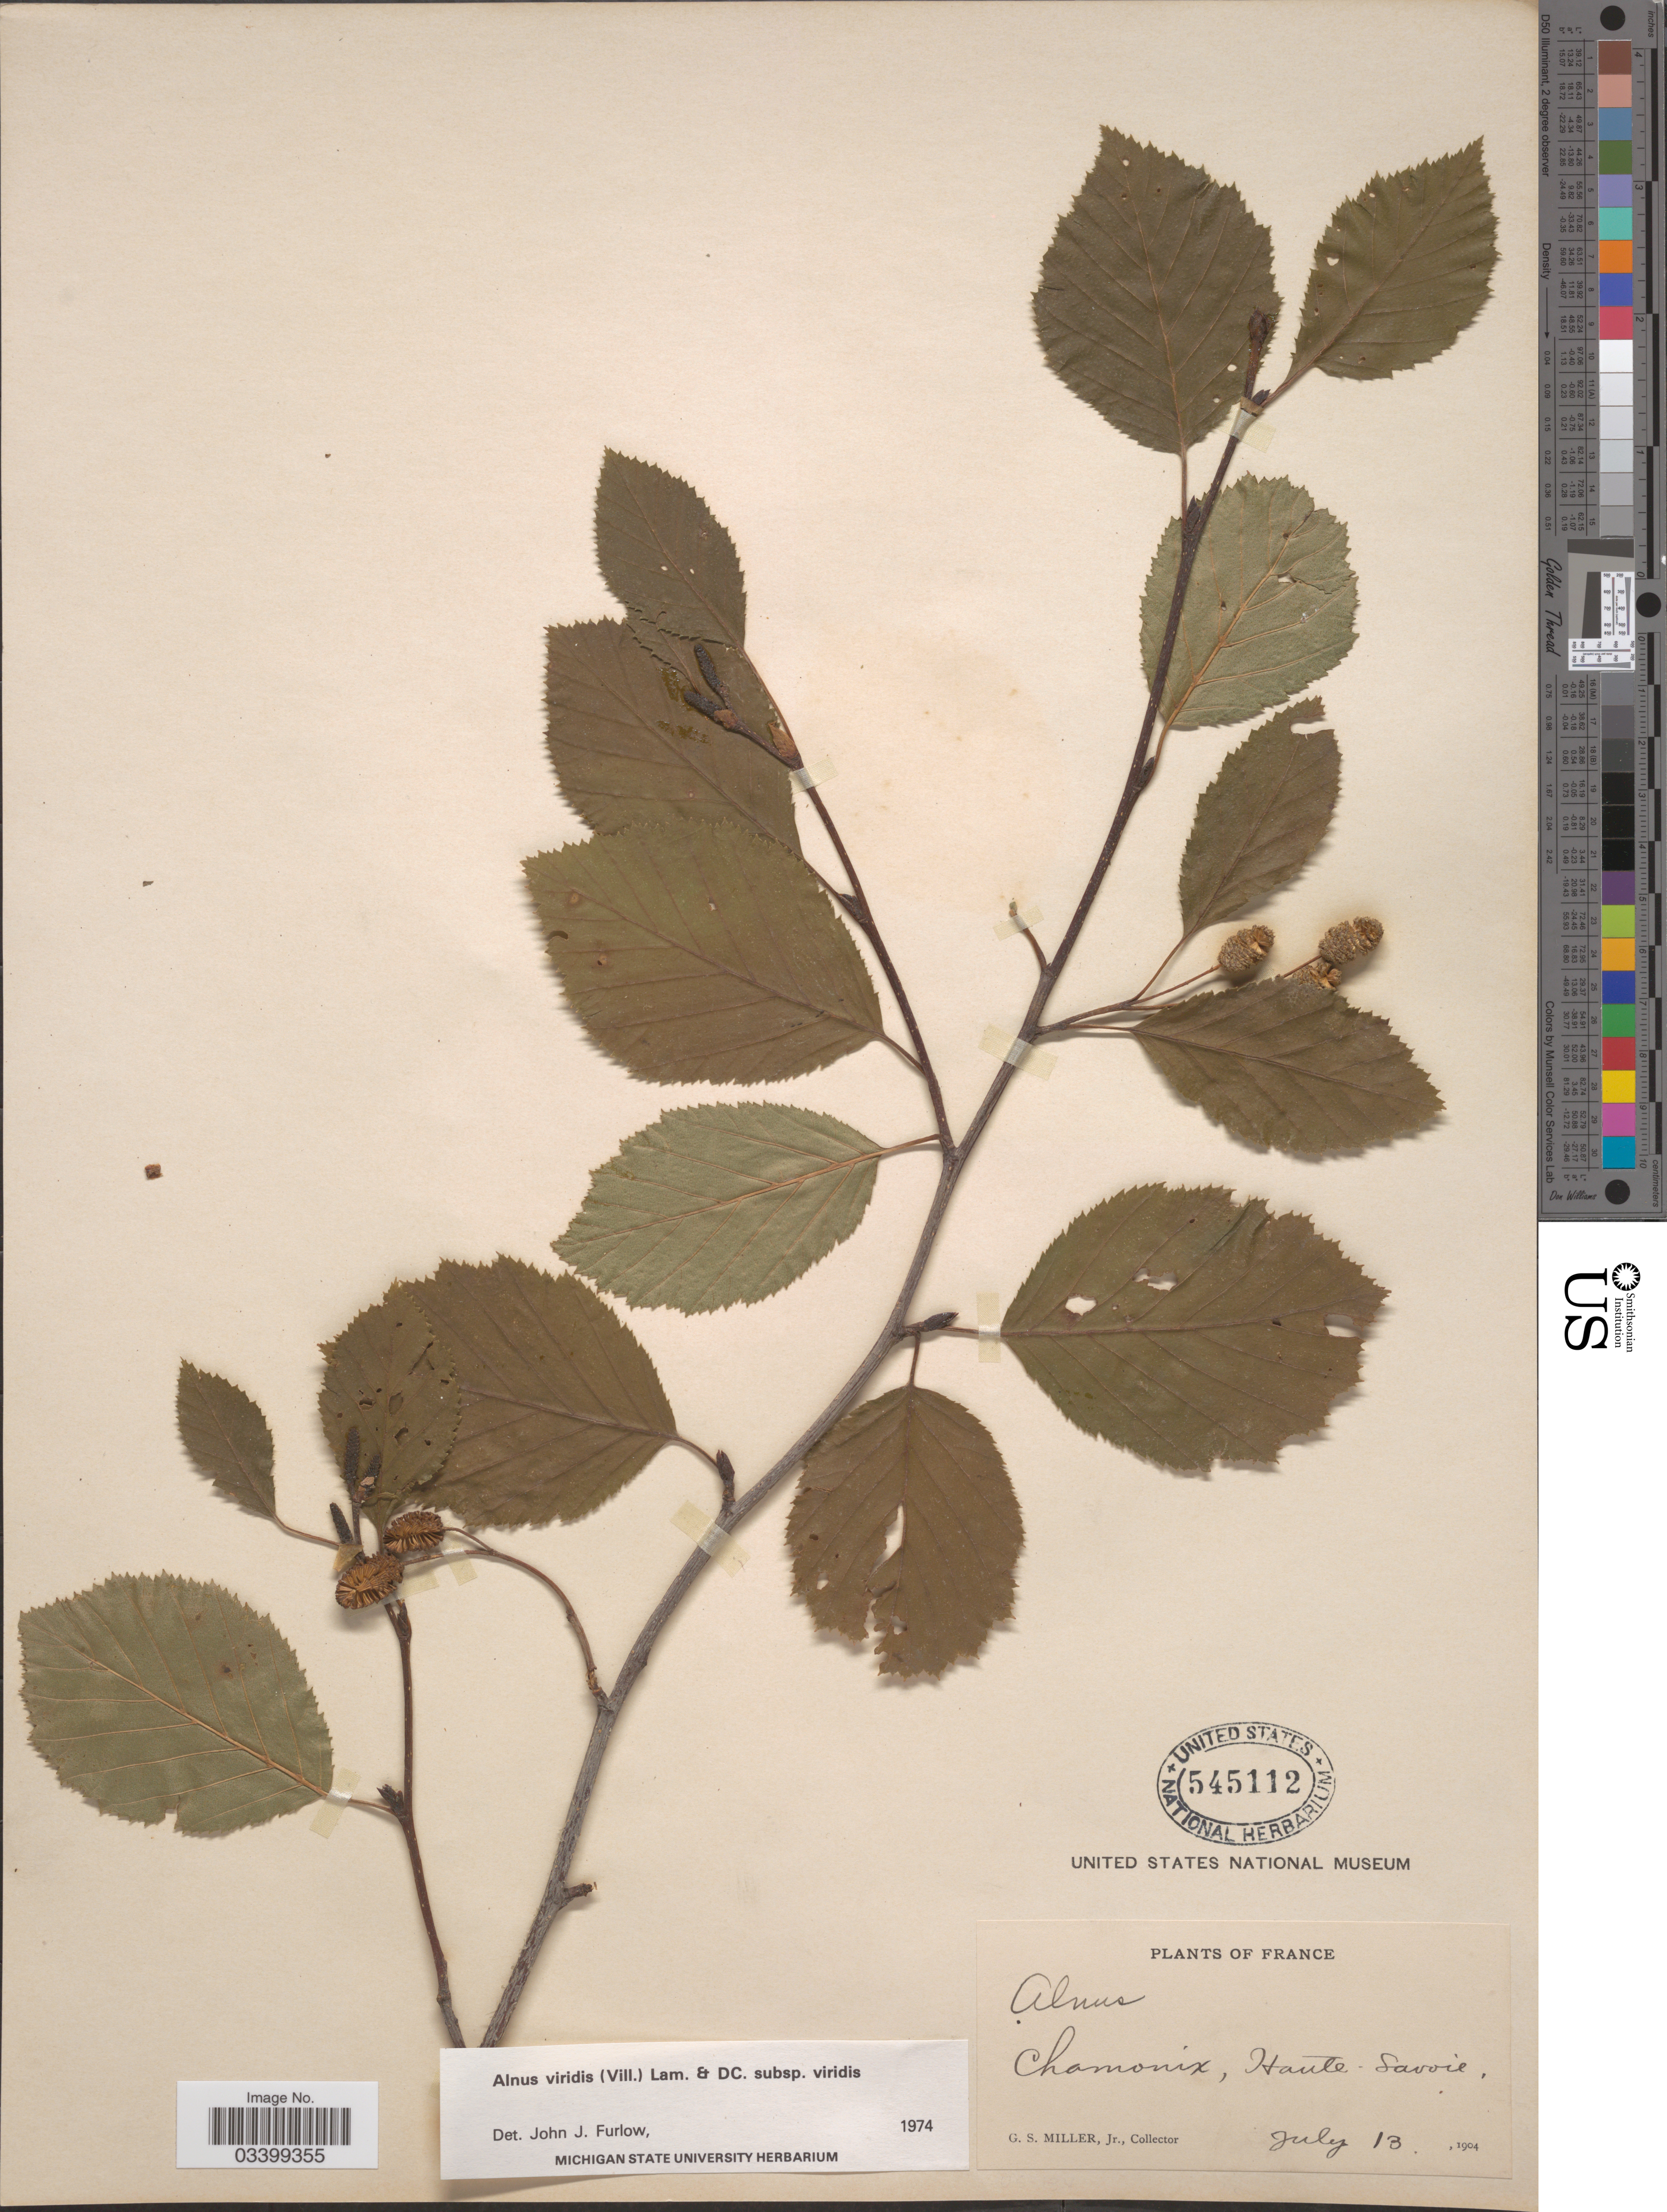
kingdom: Plantae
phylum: Tracheophyta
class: Magnoliopsida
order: Fagales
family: Betulaceae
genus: Alnus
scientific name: Alnus viridis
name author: (Chaix) DC.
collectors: G. S. Miller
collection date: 1904-07-13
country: France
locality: Chamonix, Haute-Savoie.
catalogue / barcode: US 545112